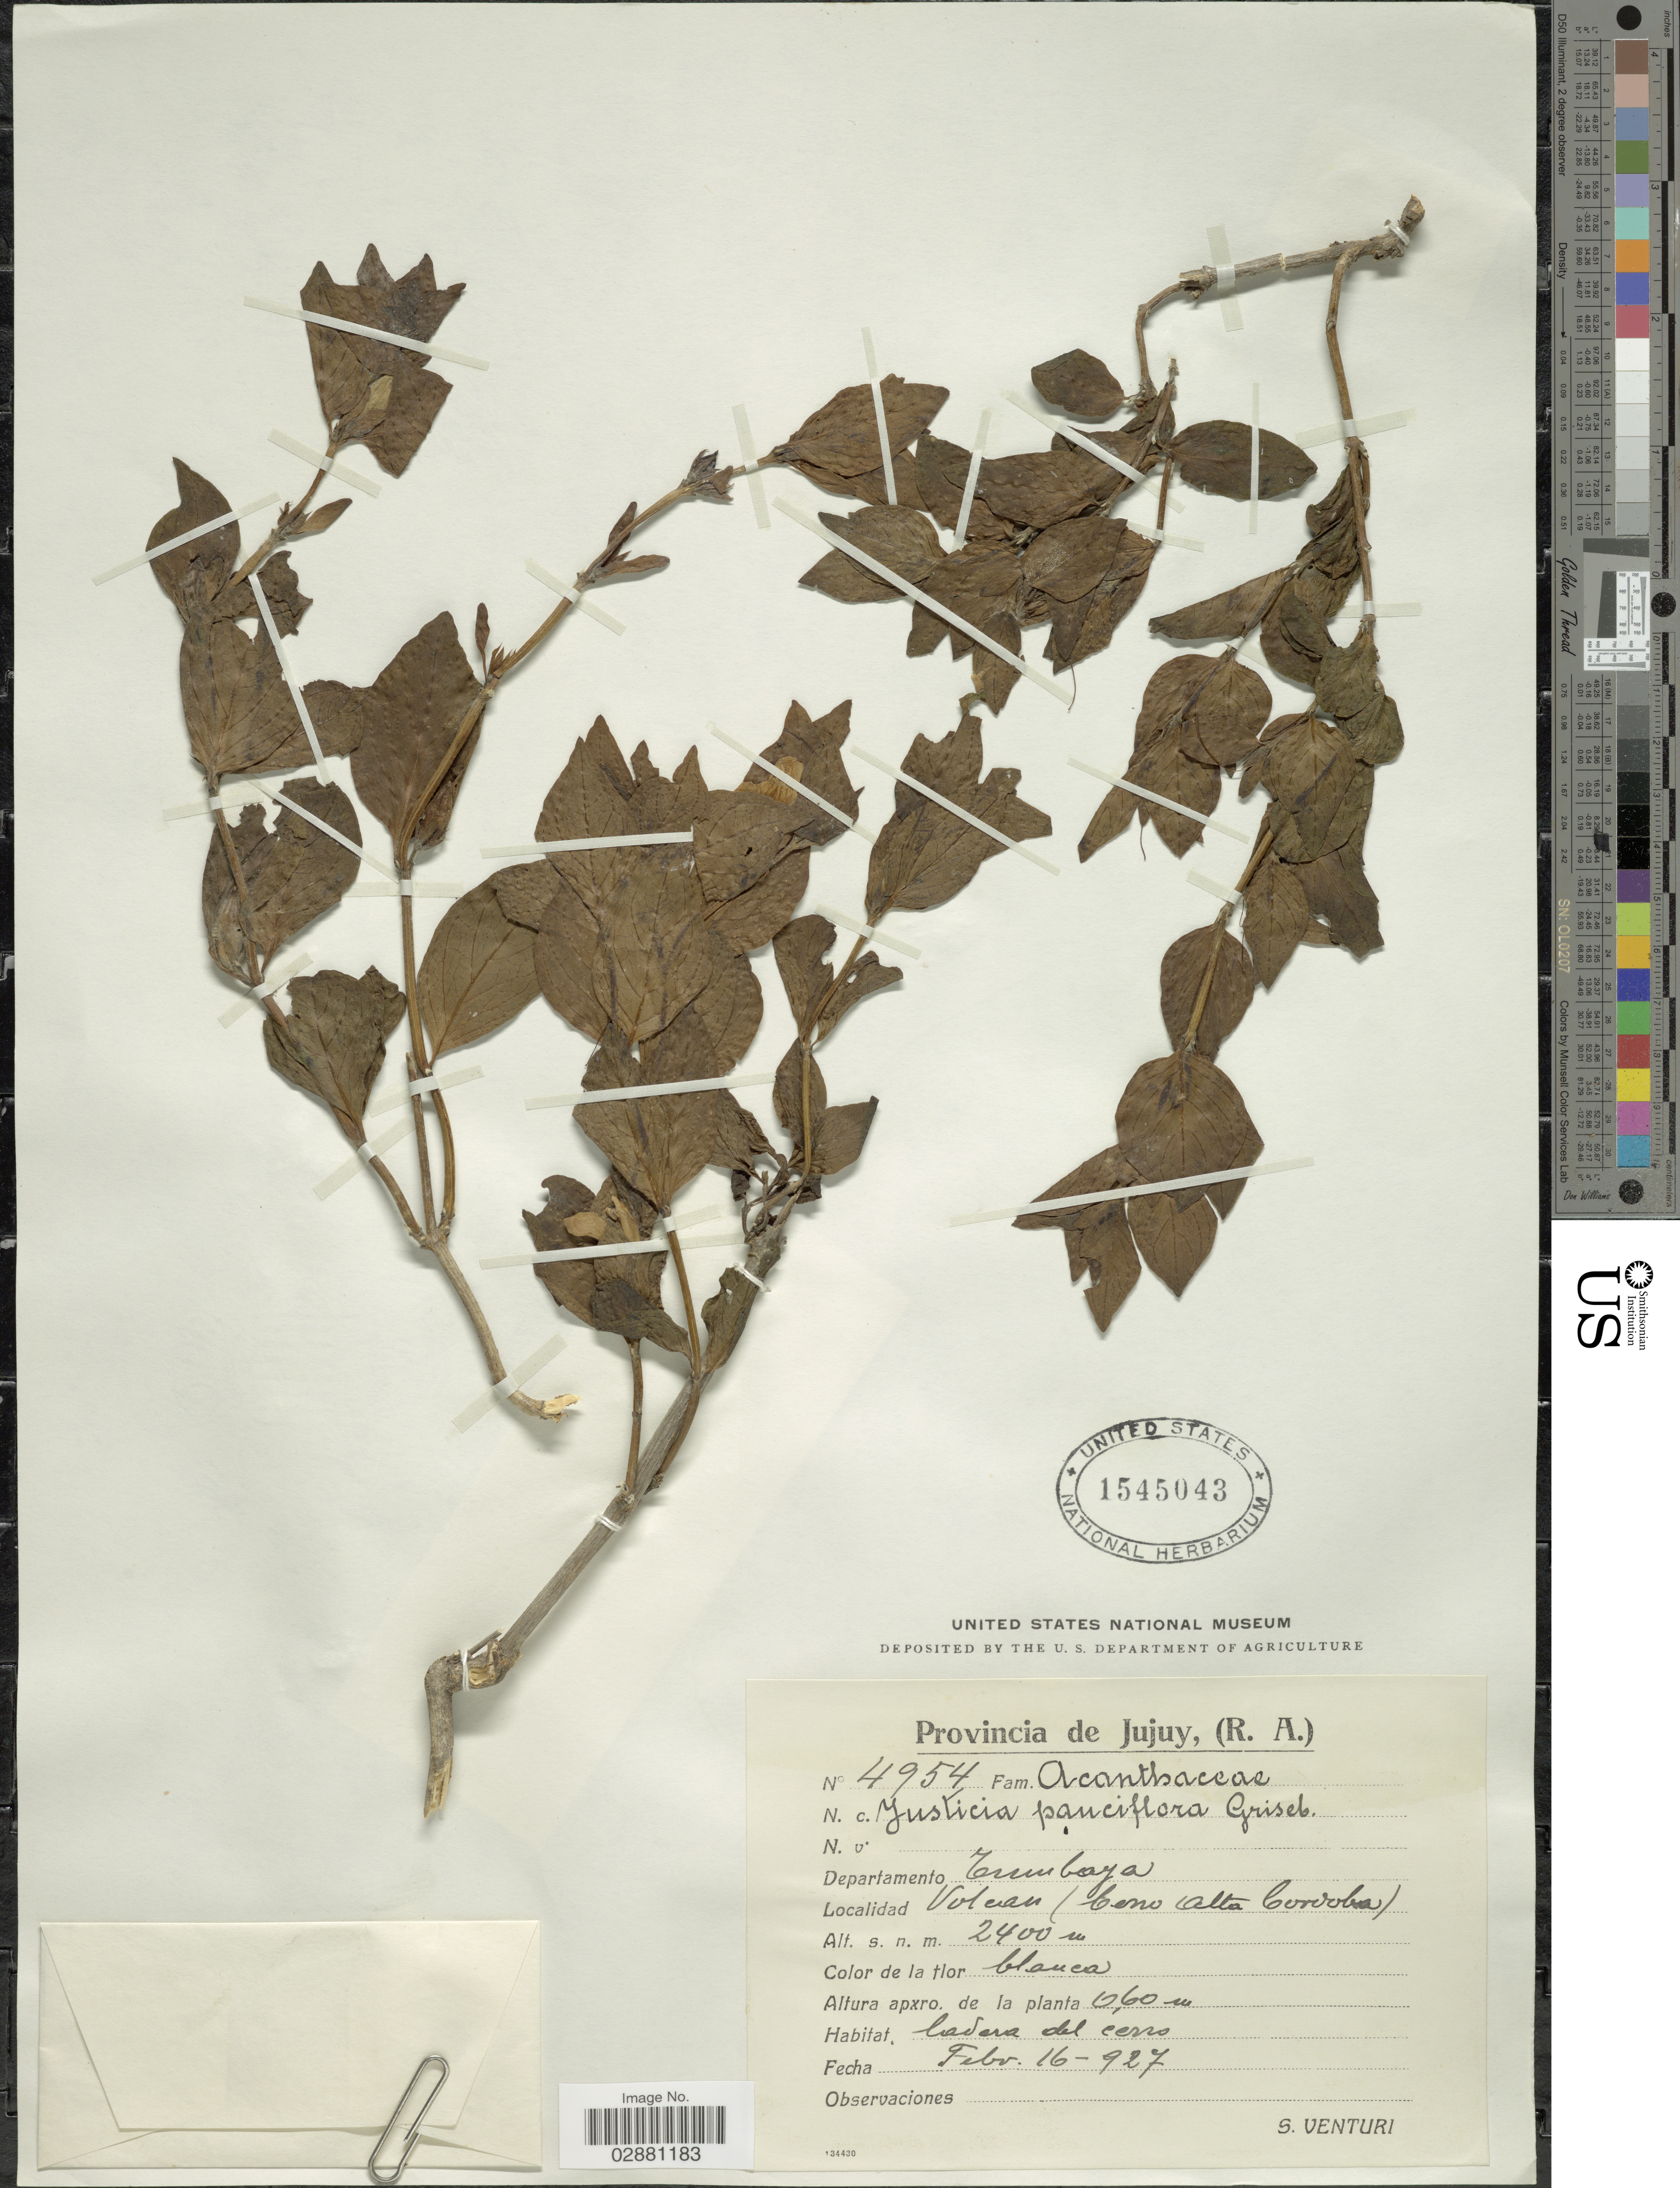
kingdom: Plantae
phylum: Tracheophyta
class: Magnoliopsida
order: Lamiales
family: Acanthaceae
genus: Justicia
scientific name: Justicia tweediana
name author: (Nees) Griseb.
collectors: S. Venturi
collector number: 4954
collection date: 1927-02-16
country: Argentina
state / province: Jujuy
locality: Provincia de Jujuy, (R. A.), Departamento Tumbaya, Volcan (Cerro Alta Cordoba).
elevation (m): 2400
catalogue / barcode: US 1545043